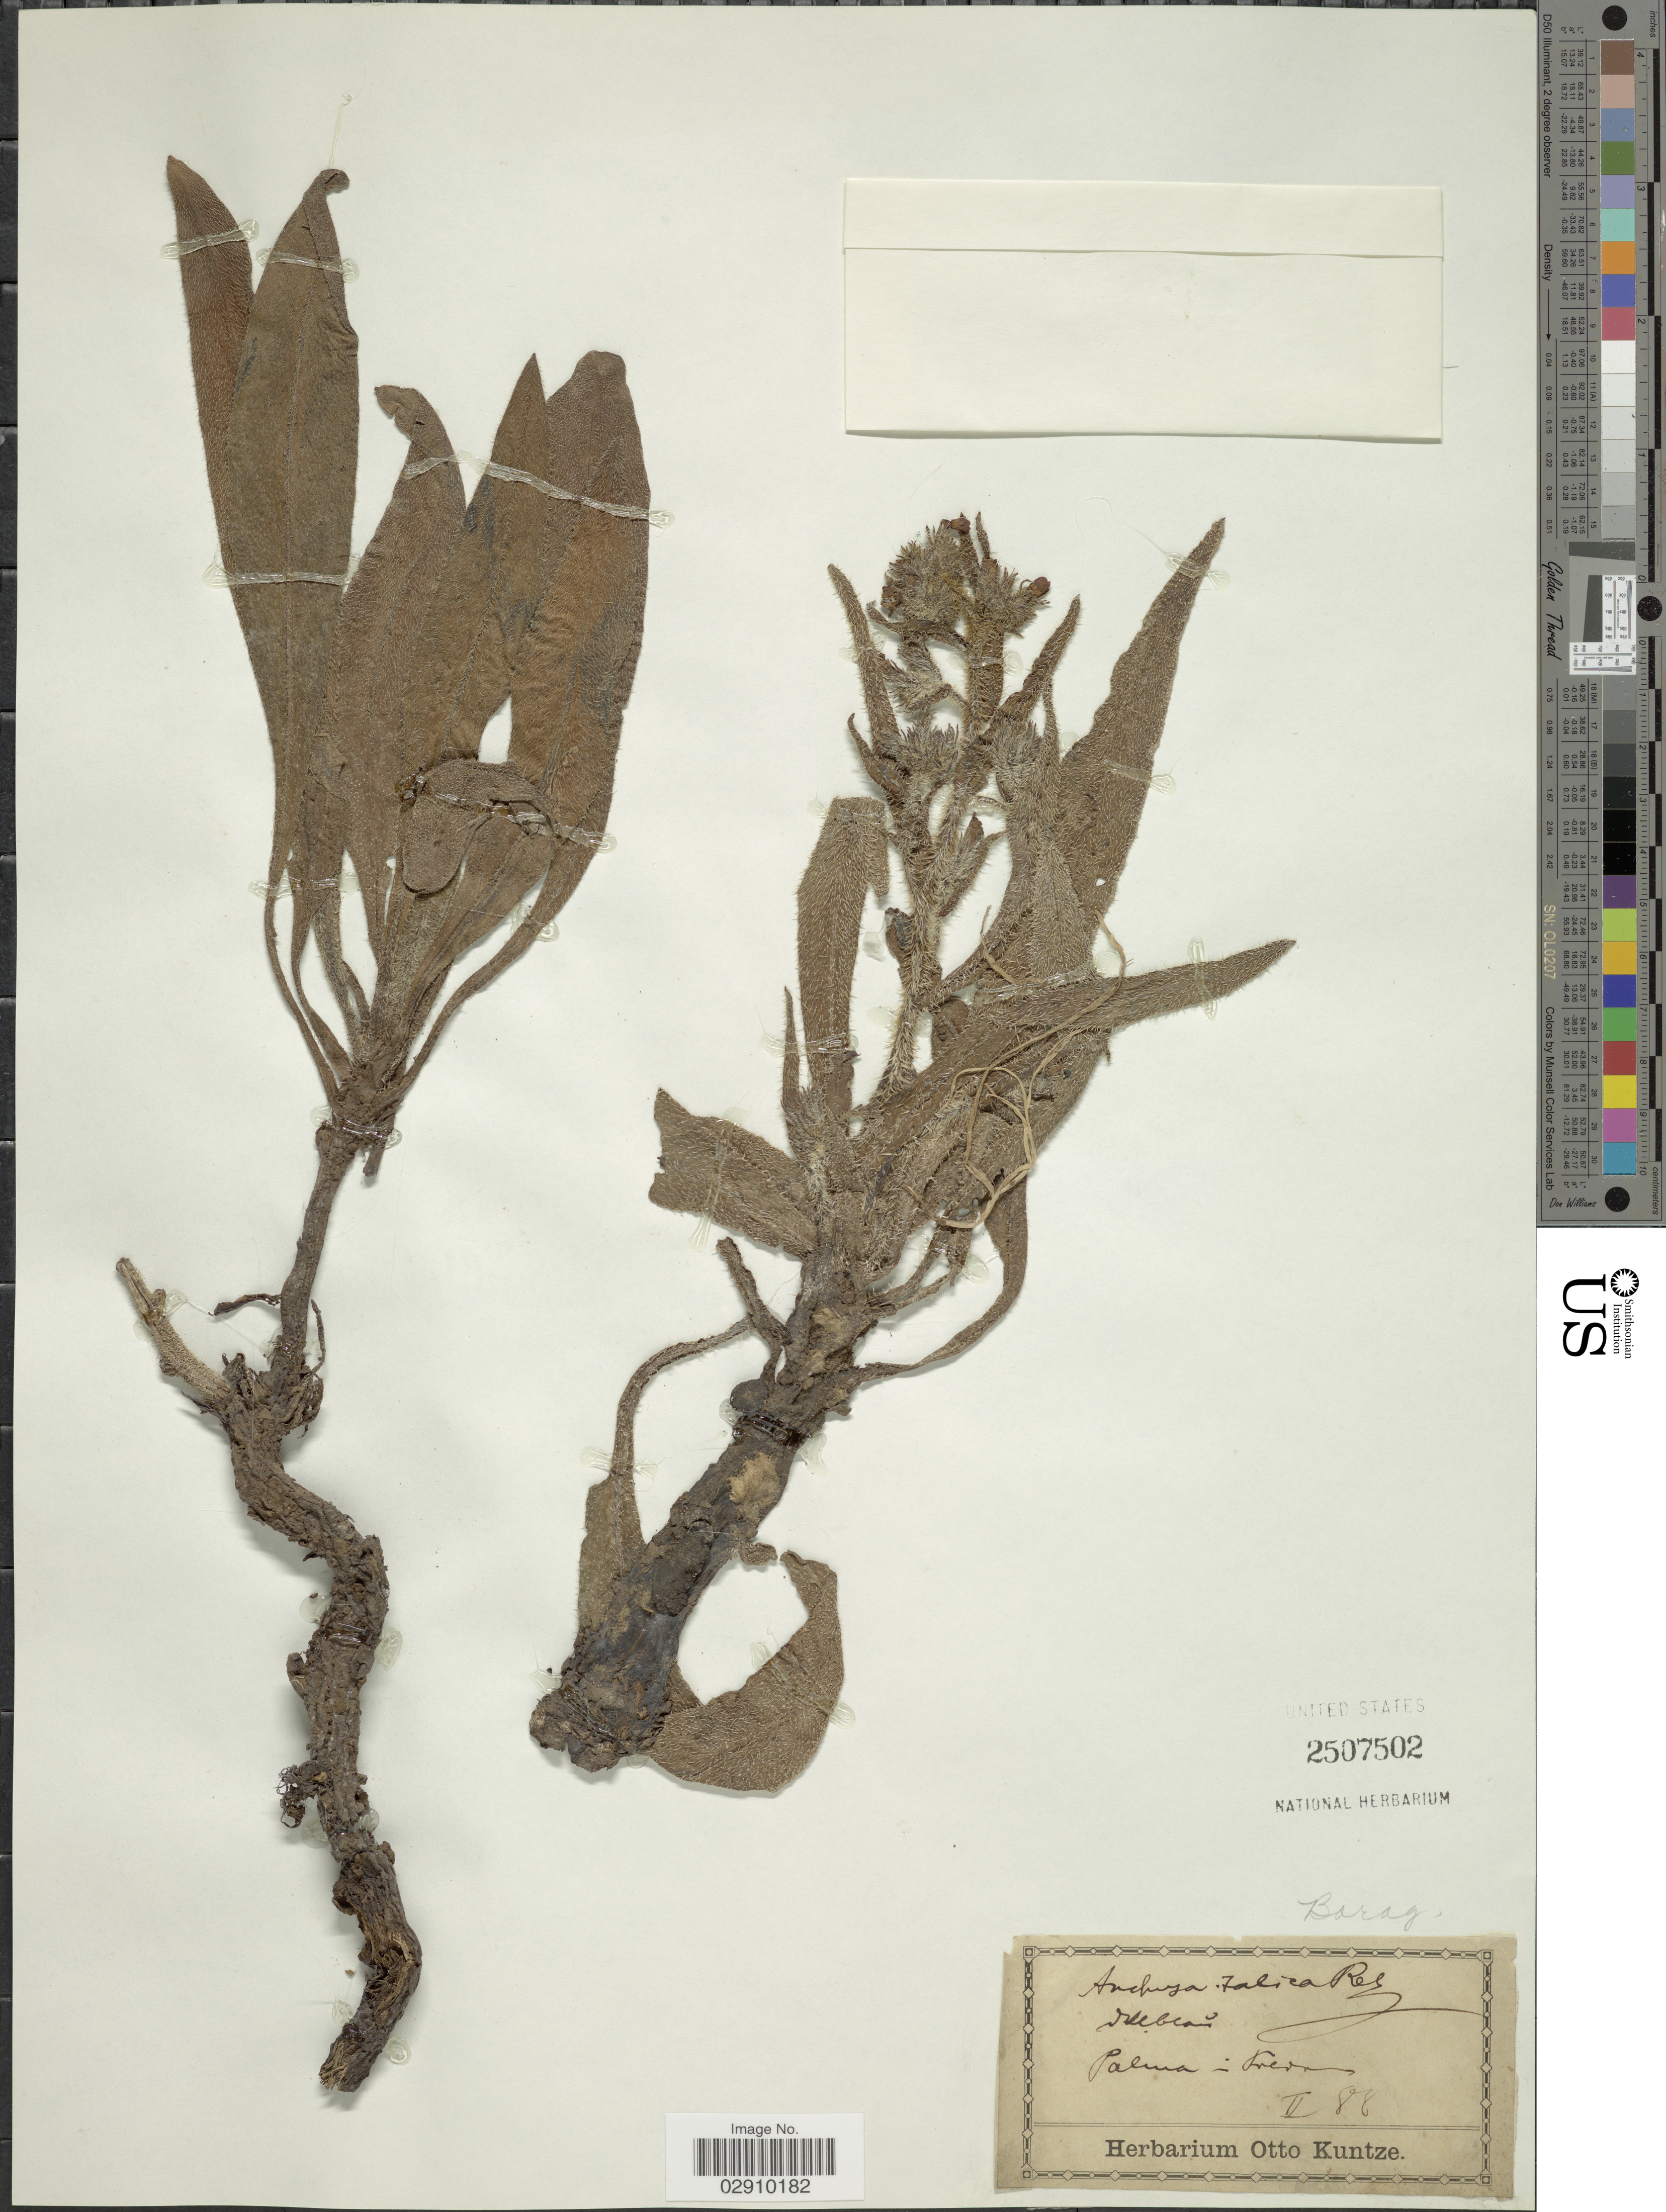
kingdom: Plantae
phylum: Tracheophyta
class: Magnoliopsida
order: Boraginales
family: Boraginaceae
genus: Anchusa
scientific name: Anchusa italica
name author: Retz.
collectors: ex herb. Otto Kuntze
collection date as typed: Transcribed d/m/y: /2/88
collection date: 1888-02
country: Spain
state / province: Canarias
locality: Palma -Fredna [interpreted].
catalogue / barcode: US 2507502